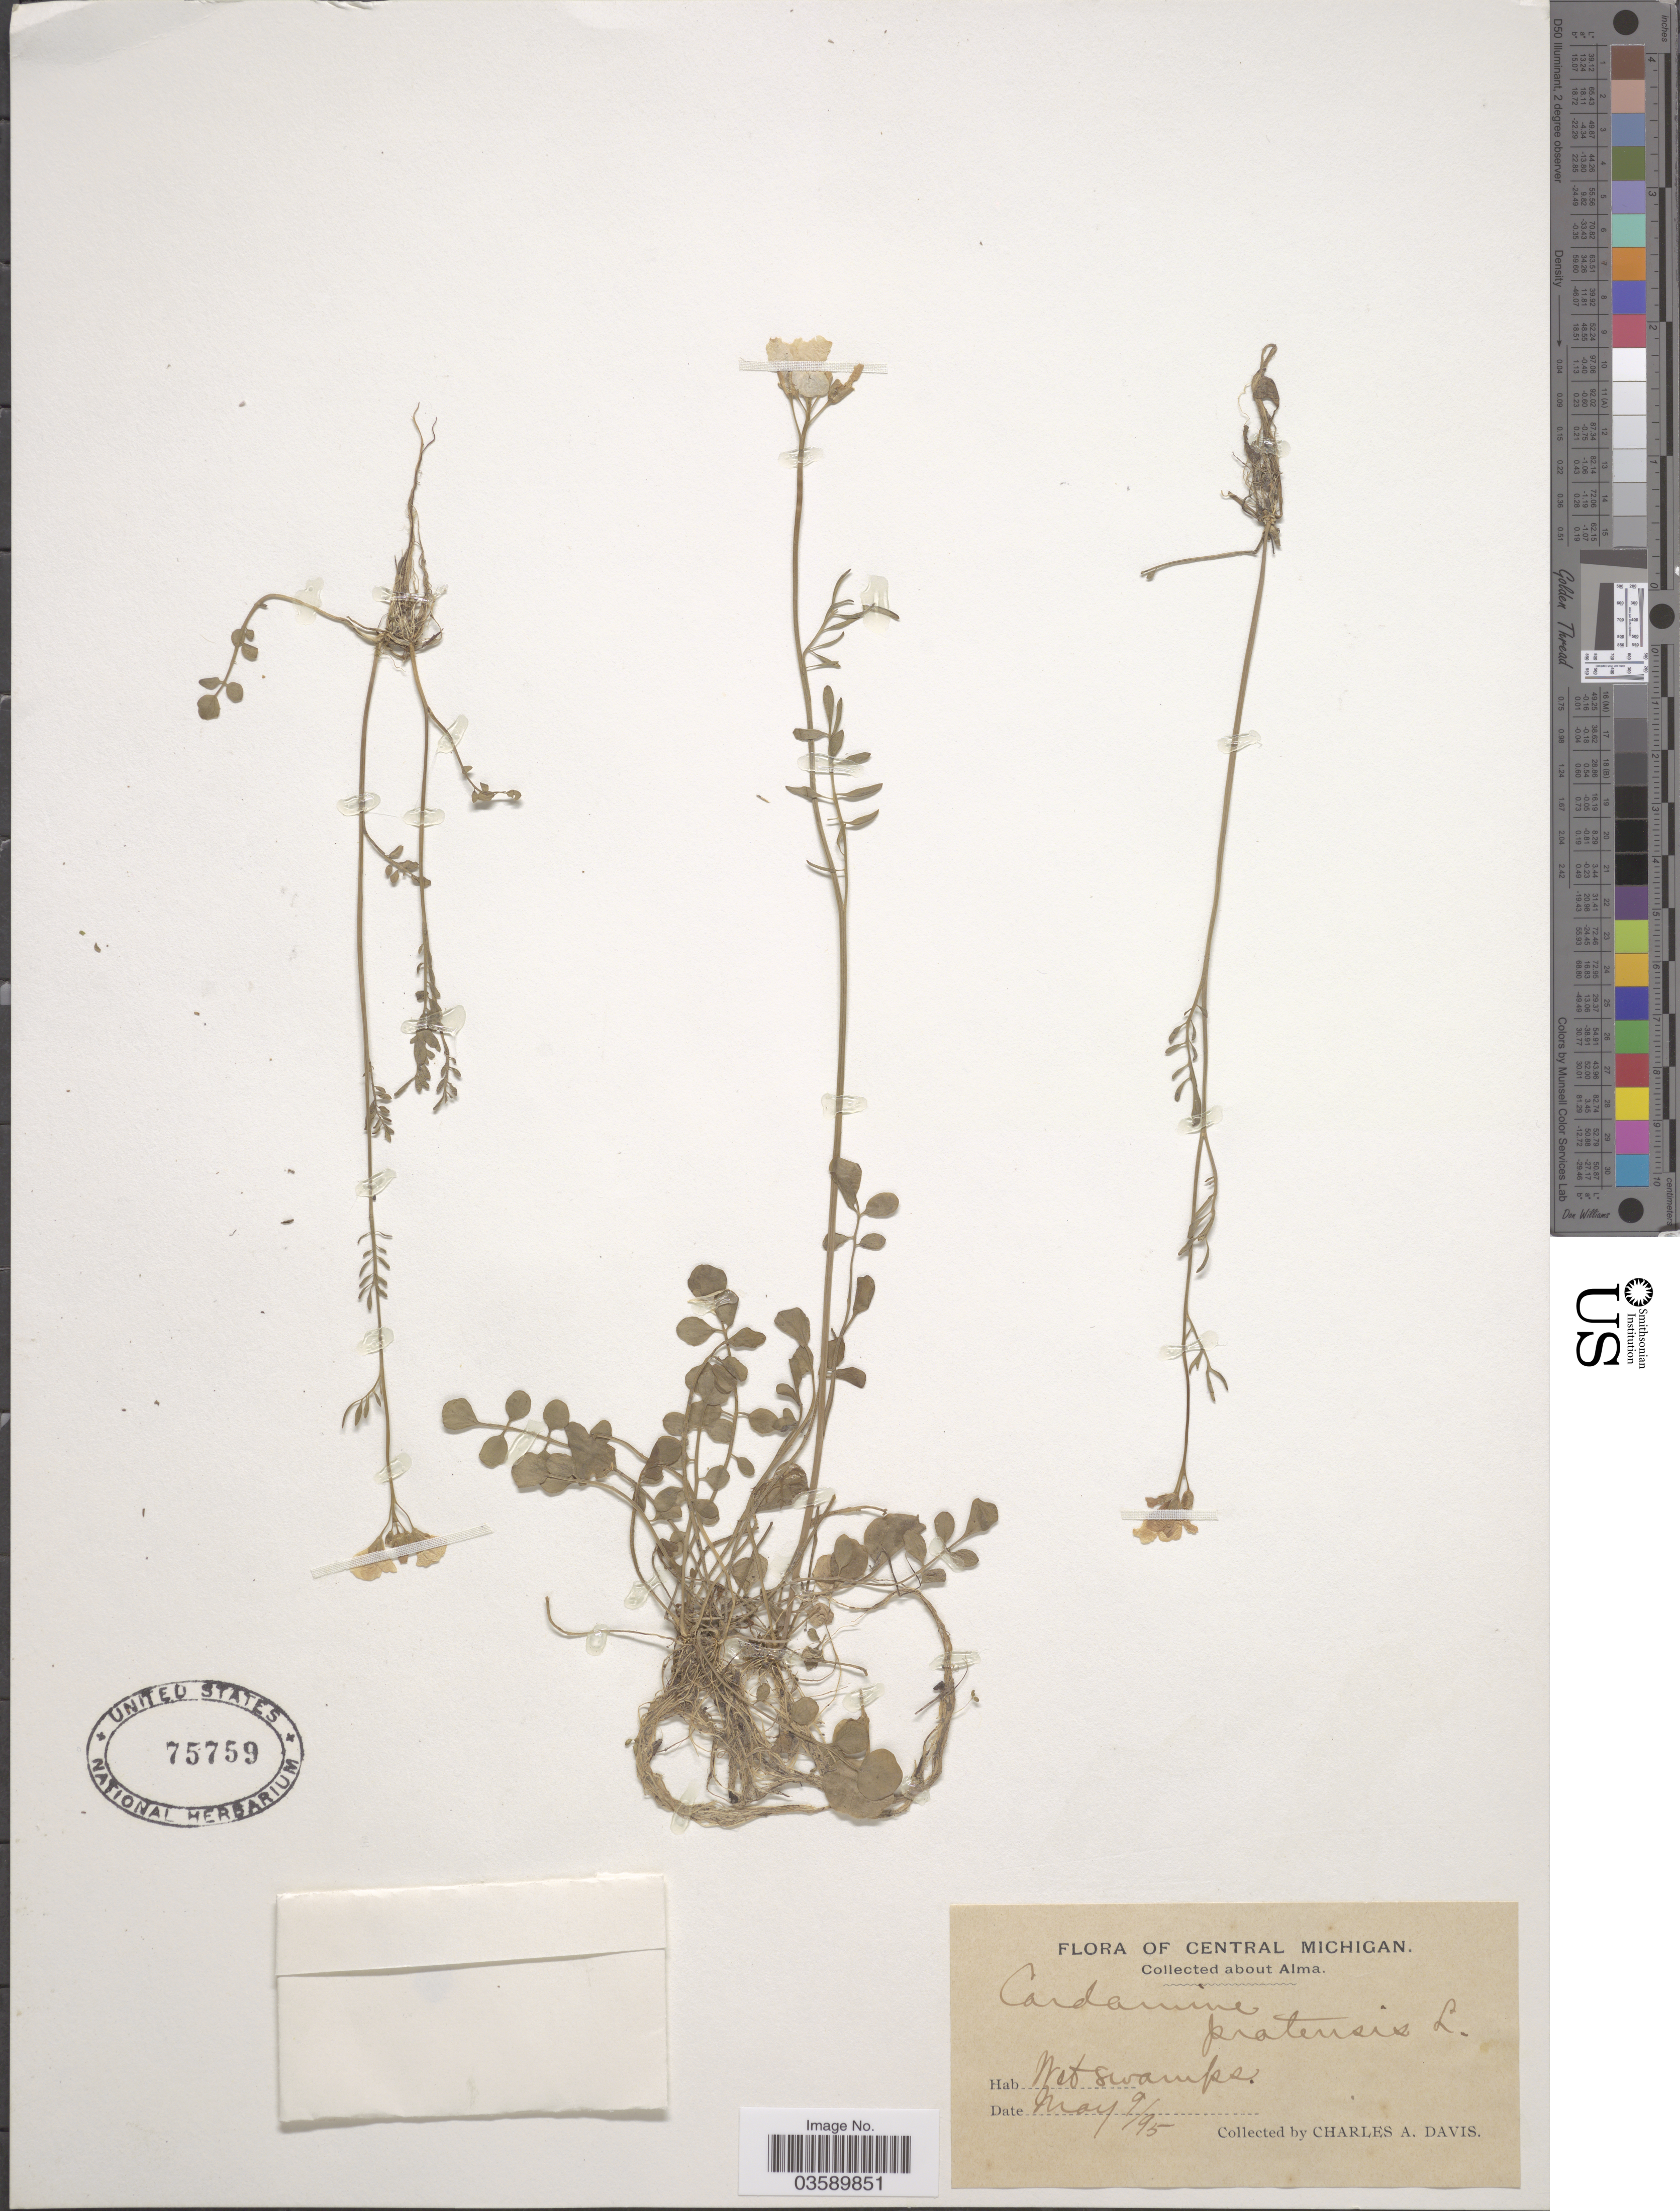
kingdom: Plantae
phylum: Tracheophyta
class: Magnoliopsida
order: Brassicales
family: Brassicaceae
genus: Cardamine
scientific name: Cardamine pratensis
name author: L.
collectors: C. Davis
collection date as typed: Transcribed d/m/y: 9/5/95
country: United States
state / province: Michigan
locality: Central Michigan. About Alma.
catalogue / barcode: US 75759